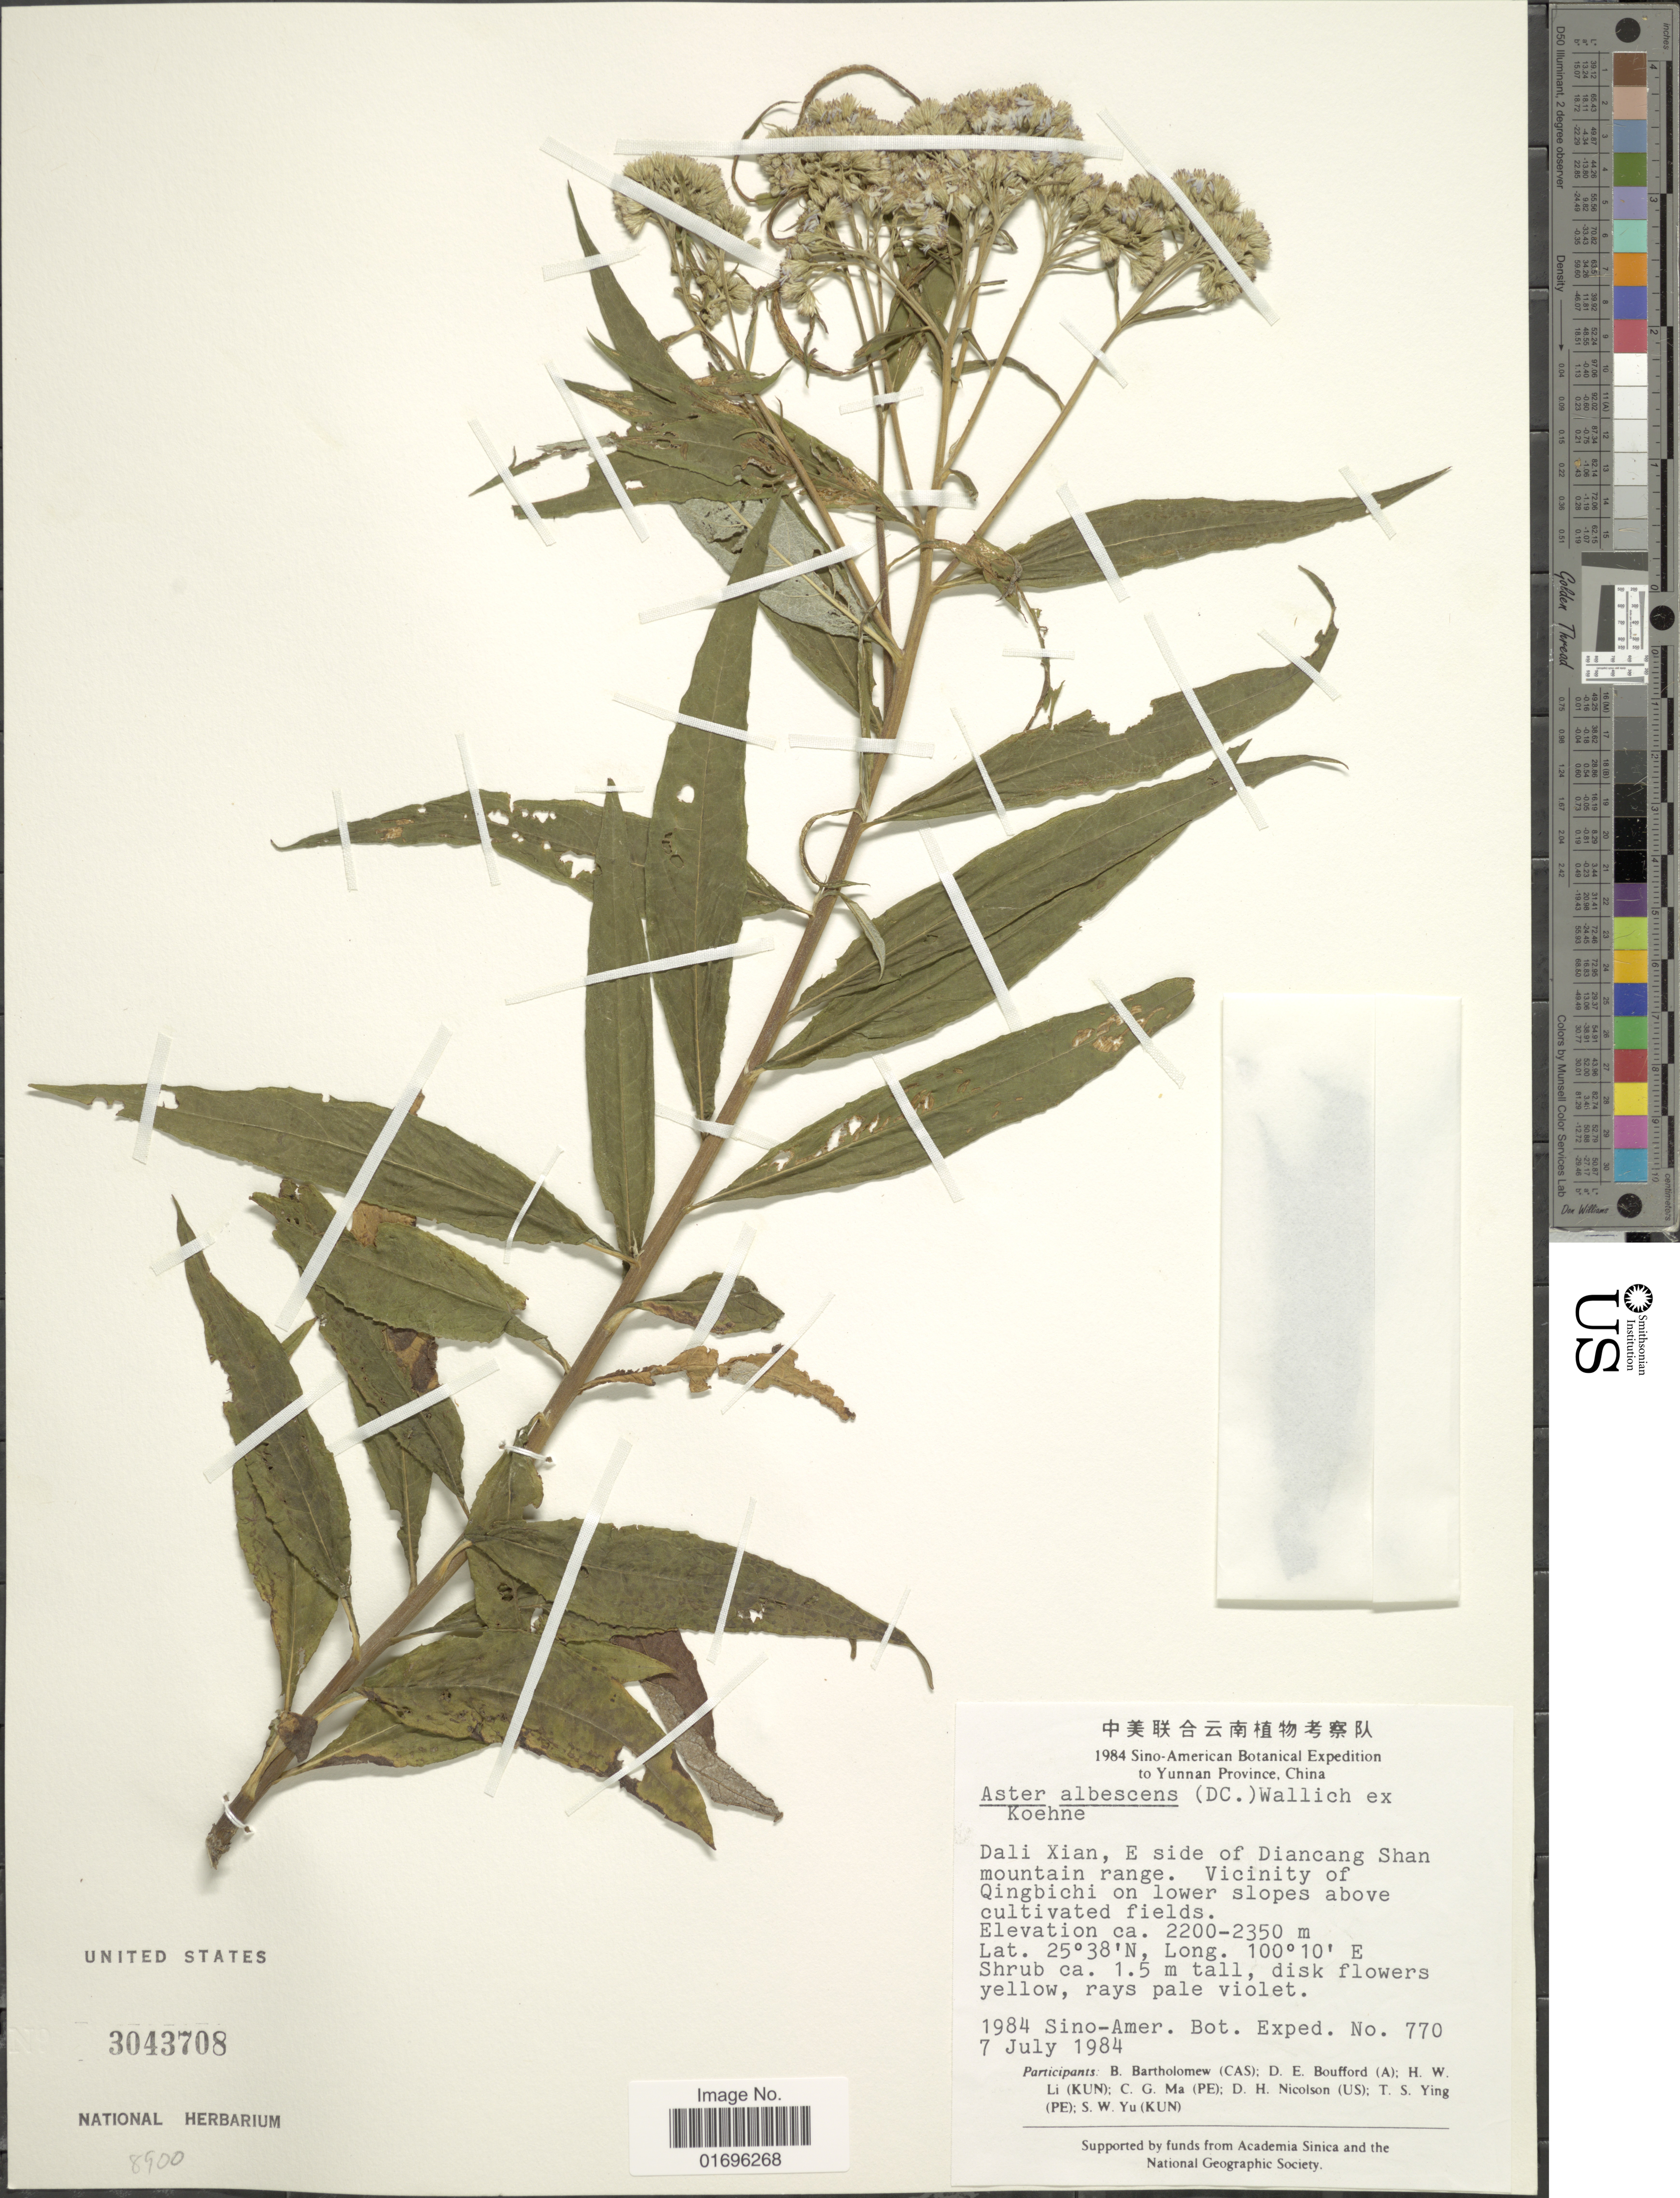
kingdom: Plantae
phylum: Tracheophyta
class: Magnoliopsida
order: Asterales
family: Asteraceae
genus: Aster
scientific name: Aster albescens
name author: Wall.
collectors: Sino-Amer. Bot. Exped. 1984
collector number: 770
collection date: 1984-07-07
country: China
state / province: Yunnan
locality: Yunnan Province. Dali Xian, E side of Diancang Shan mountain range. Vicinity of Qingbichi on lower slopes above cultivated fields.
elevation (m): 2200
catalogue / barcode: US 3043708